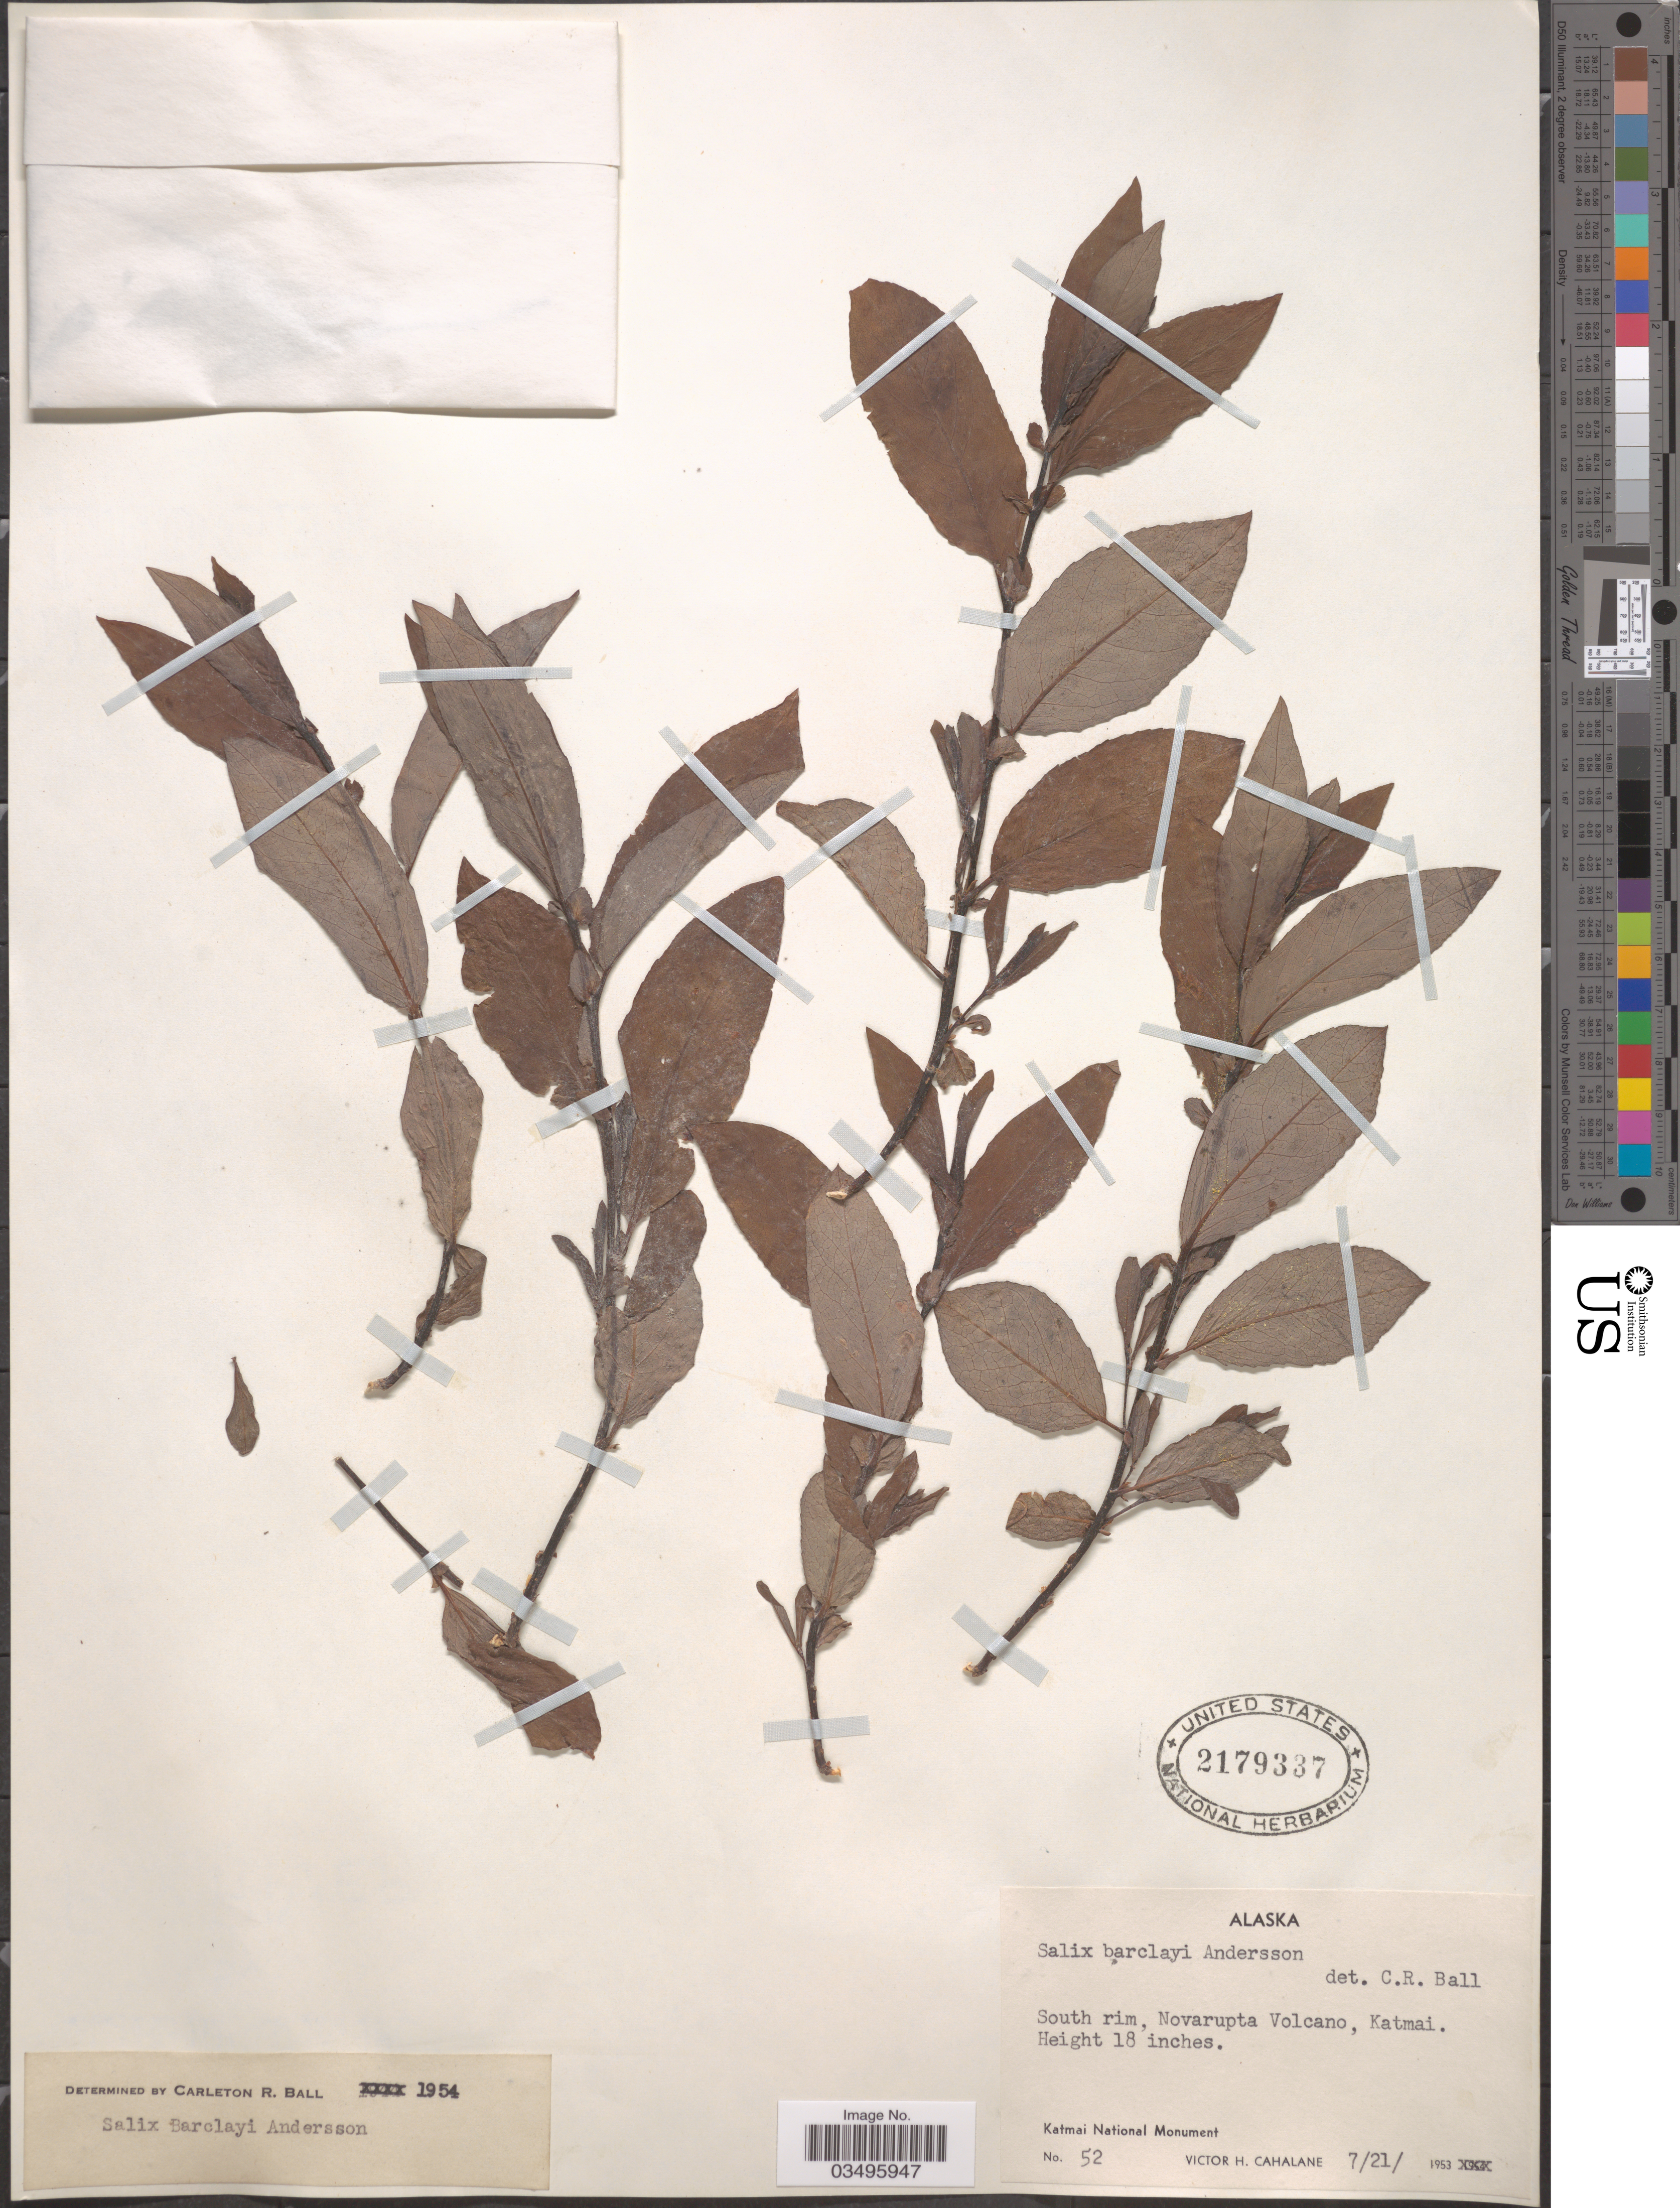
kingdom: Plantae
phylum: Tracheophyta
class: Magnoliopsida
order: Malpighiales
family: Salicaceae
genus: Salix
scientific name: Salix barclayi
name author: Andersson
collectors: V. Cahalane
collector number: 52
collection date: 1953-07-21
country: United States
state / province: Alaska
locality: South rim, Novarupta Volcano, Katmai. Katmai National Monument.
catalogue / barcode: US 2179337